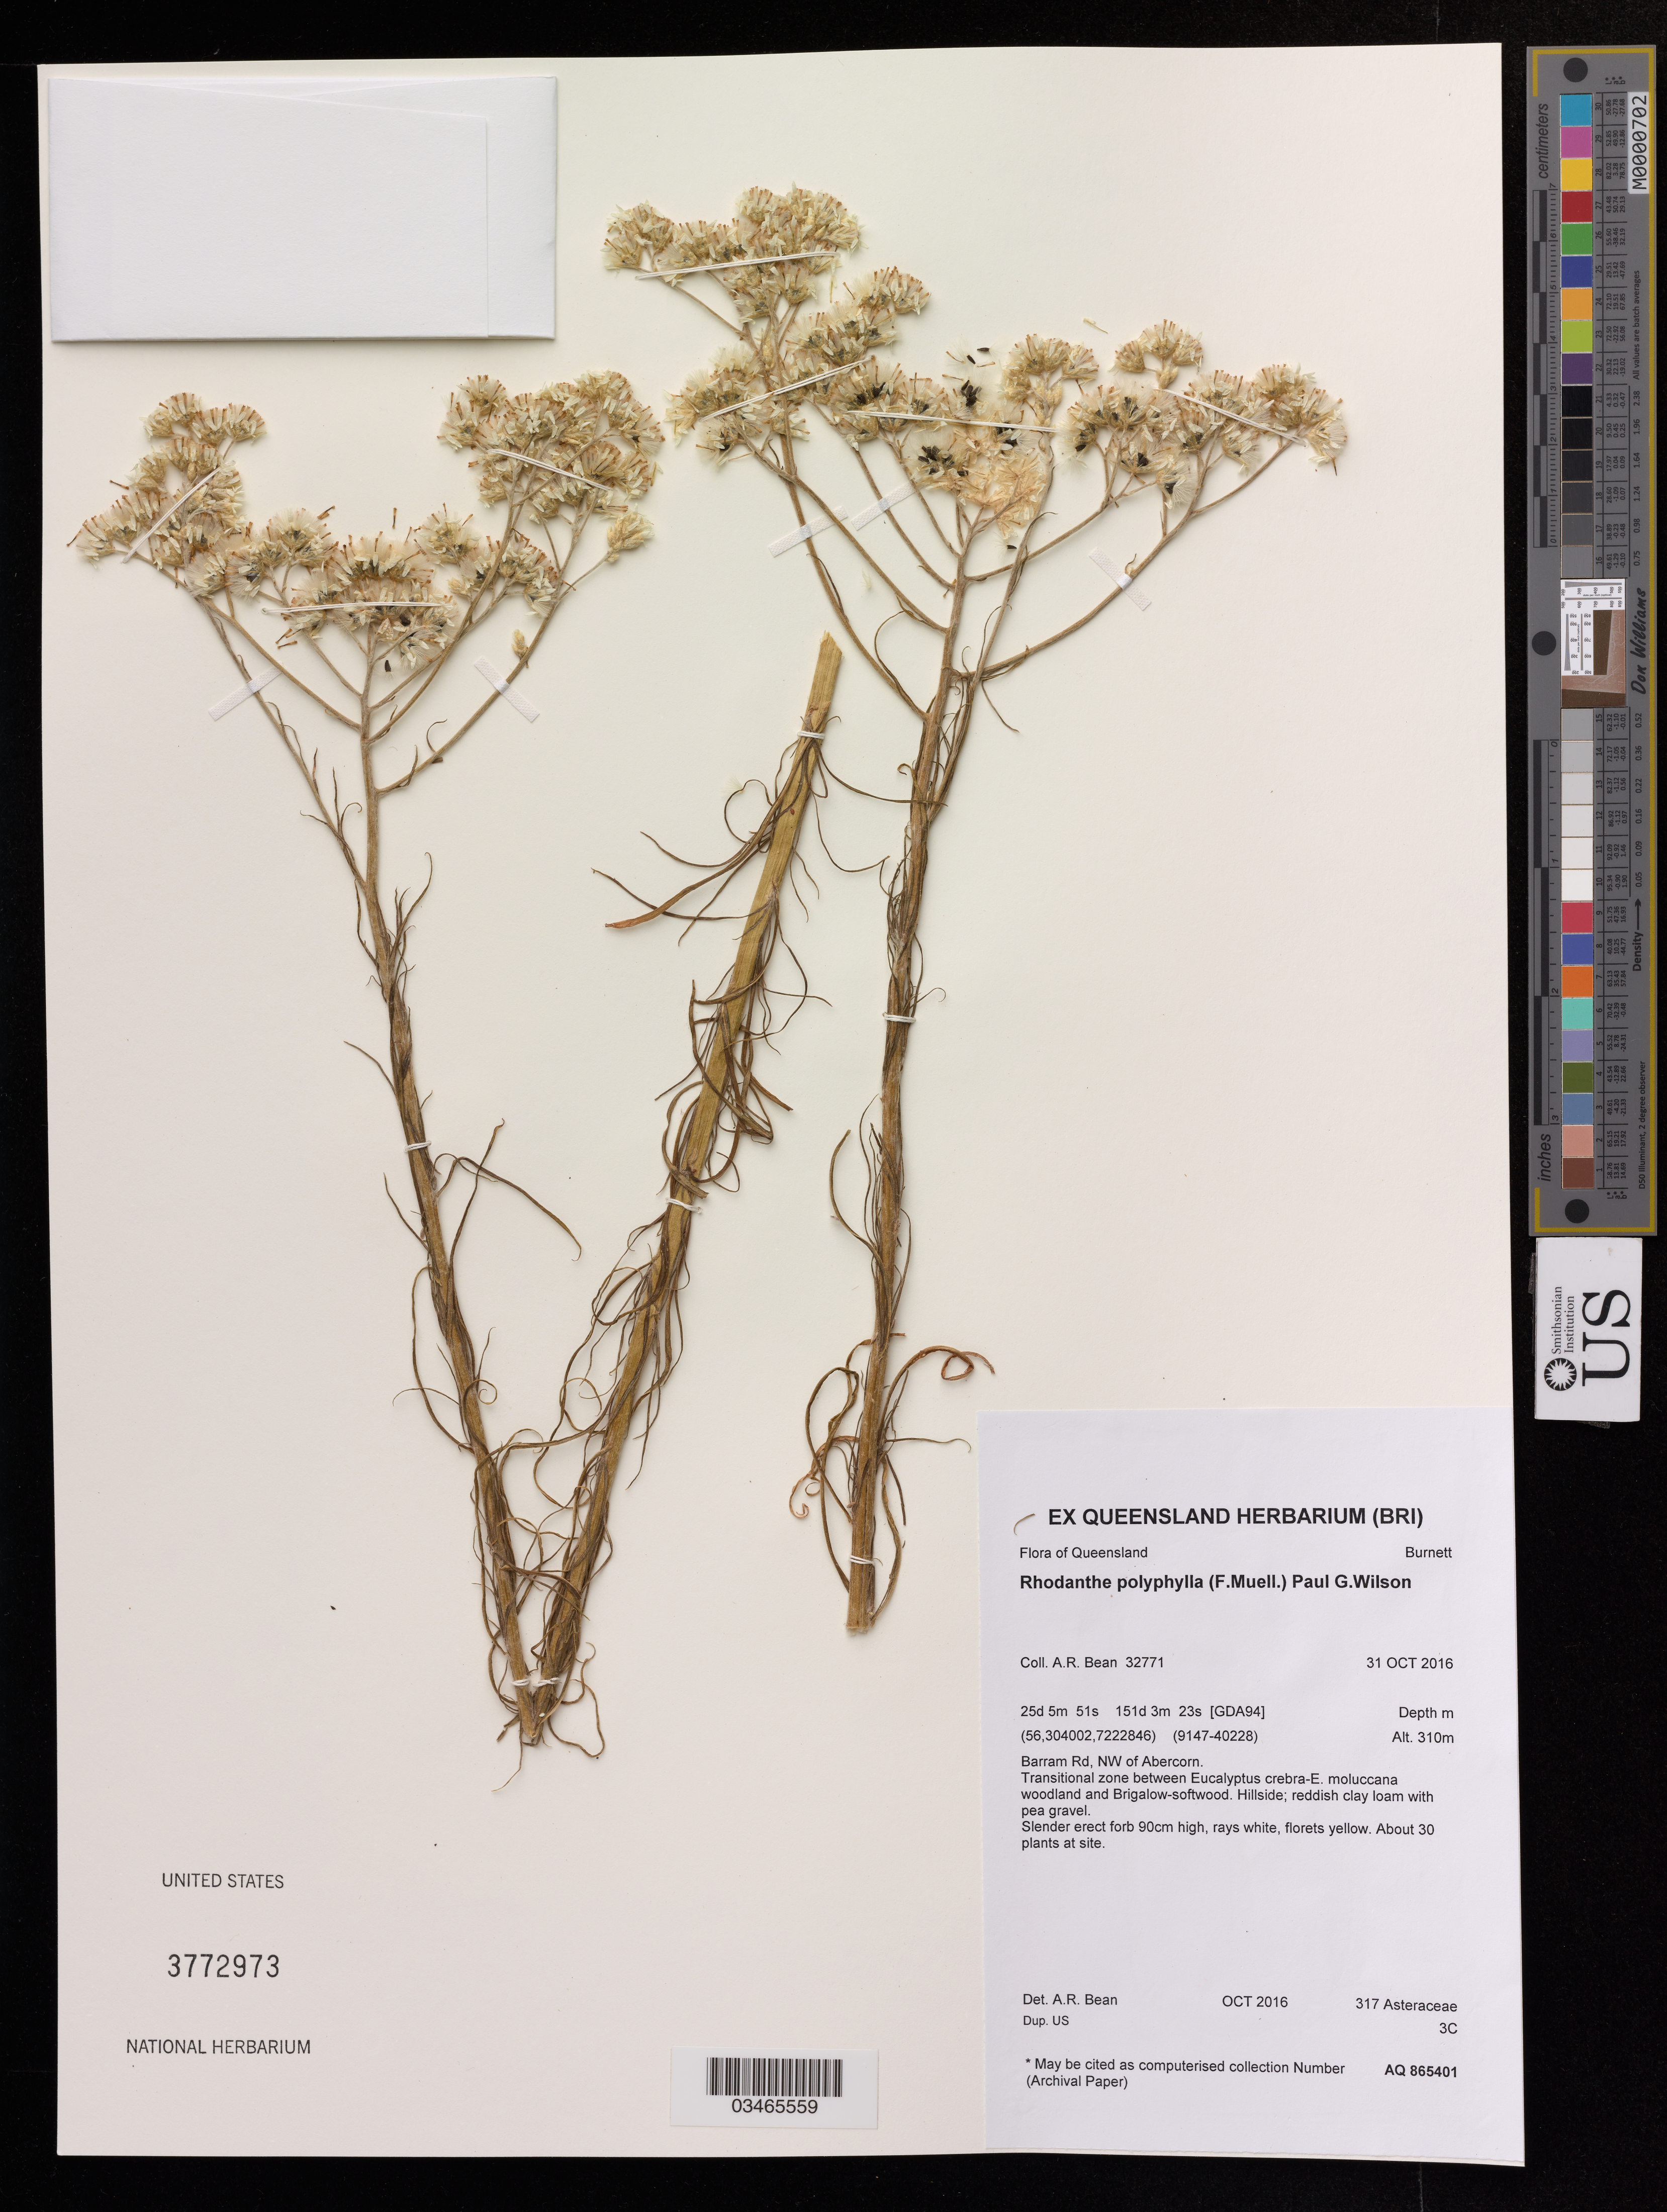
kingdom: Plantae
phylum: Tracheophyta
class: Magnoliopsida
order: Asterales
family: Asteraceae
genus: Rhodanthe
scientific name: Rhodanthe polyphylla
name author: (F. Muell.) Paul G. Wilson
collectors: A. Bean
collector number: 32771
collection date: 2016-10-31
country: Australia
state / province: Queensland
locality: Barram Rd, NW of Abercorn.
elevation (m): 310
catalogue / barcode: US 3772973